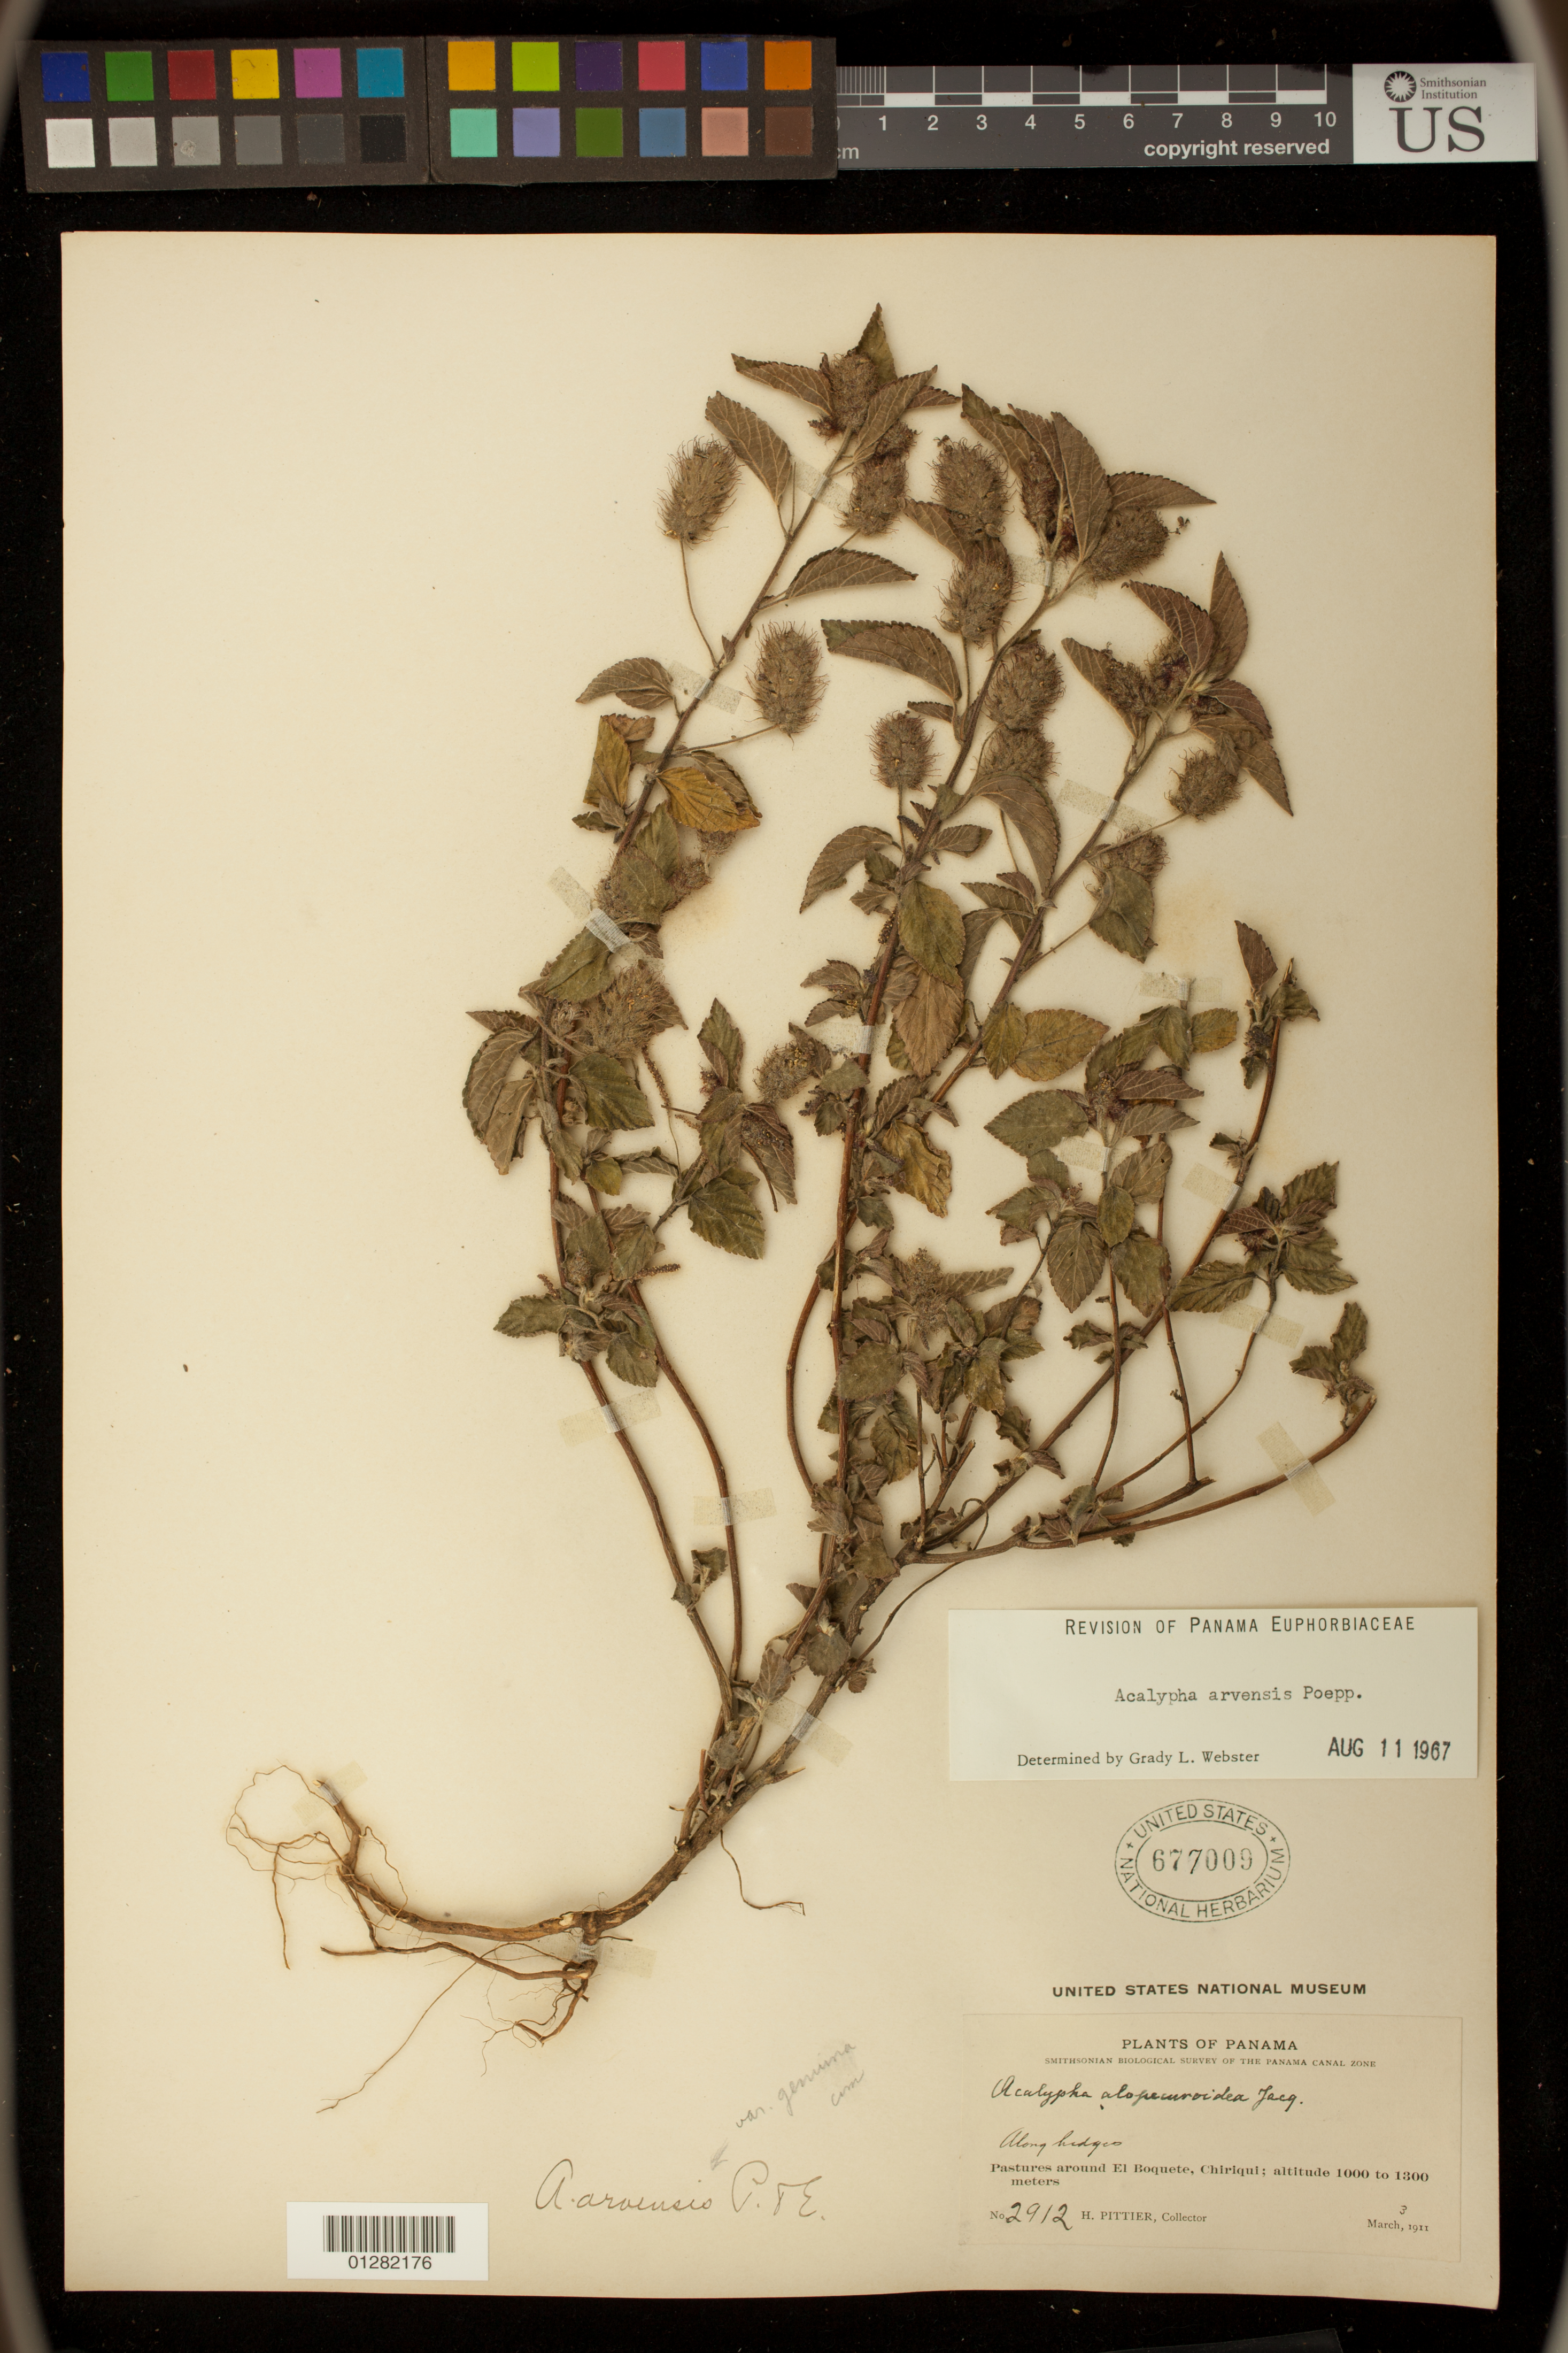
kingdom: Plantae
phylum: Tracheophyta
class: Magnoliopsida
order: Malpighiales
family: Euphorbiaceae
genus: Acalypha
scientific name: Acalypha arvensis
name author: Poepp.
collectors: H. F. Pittier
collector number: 2912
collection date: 1911-03-03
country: Panama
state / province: Chiriqui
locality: Pastures around El Boquete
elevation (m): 1000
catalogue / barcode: US 677009